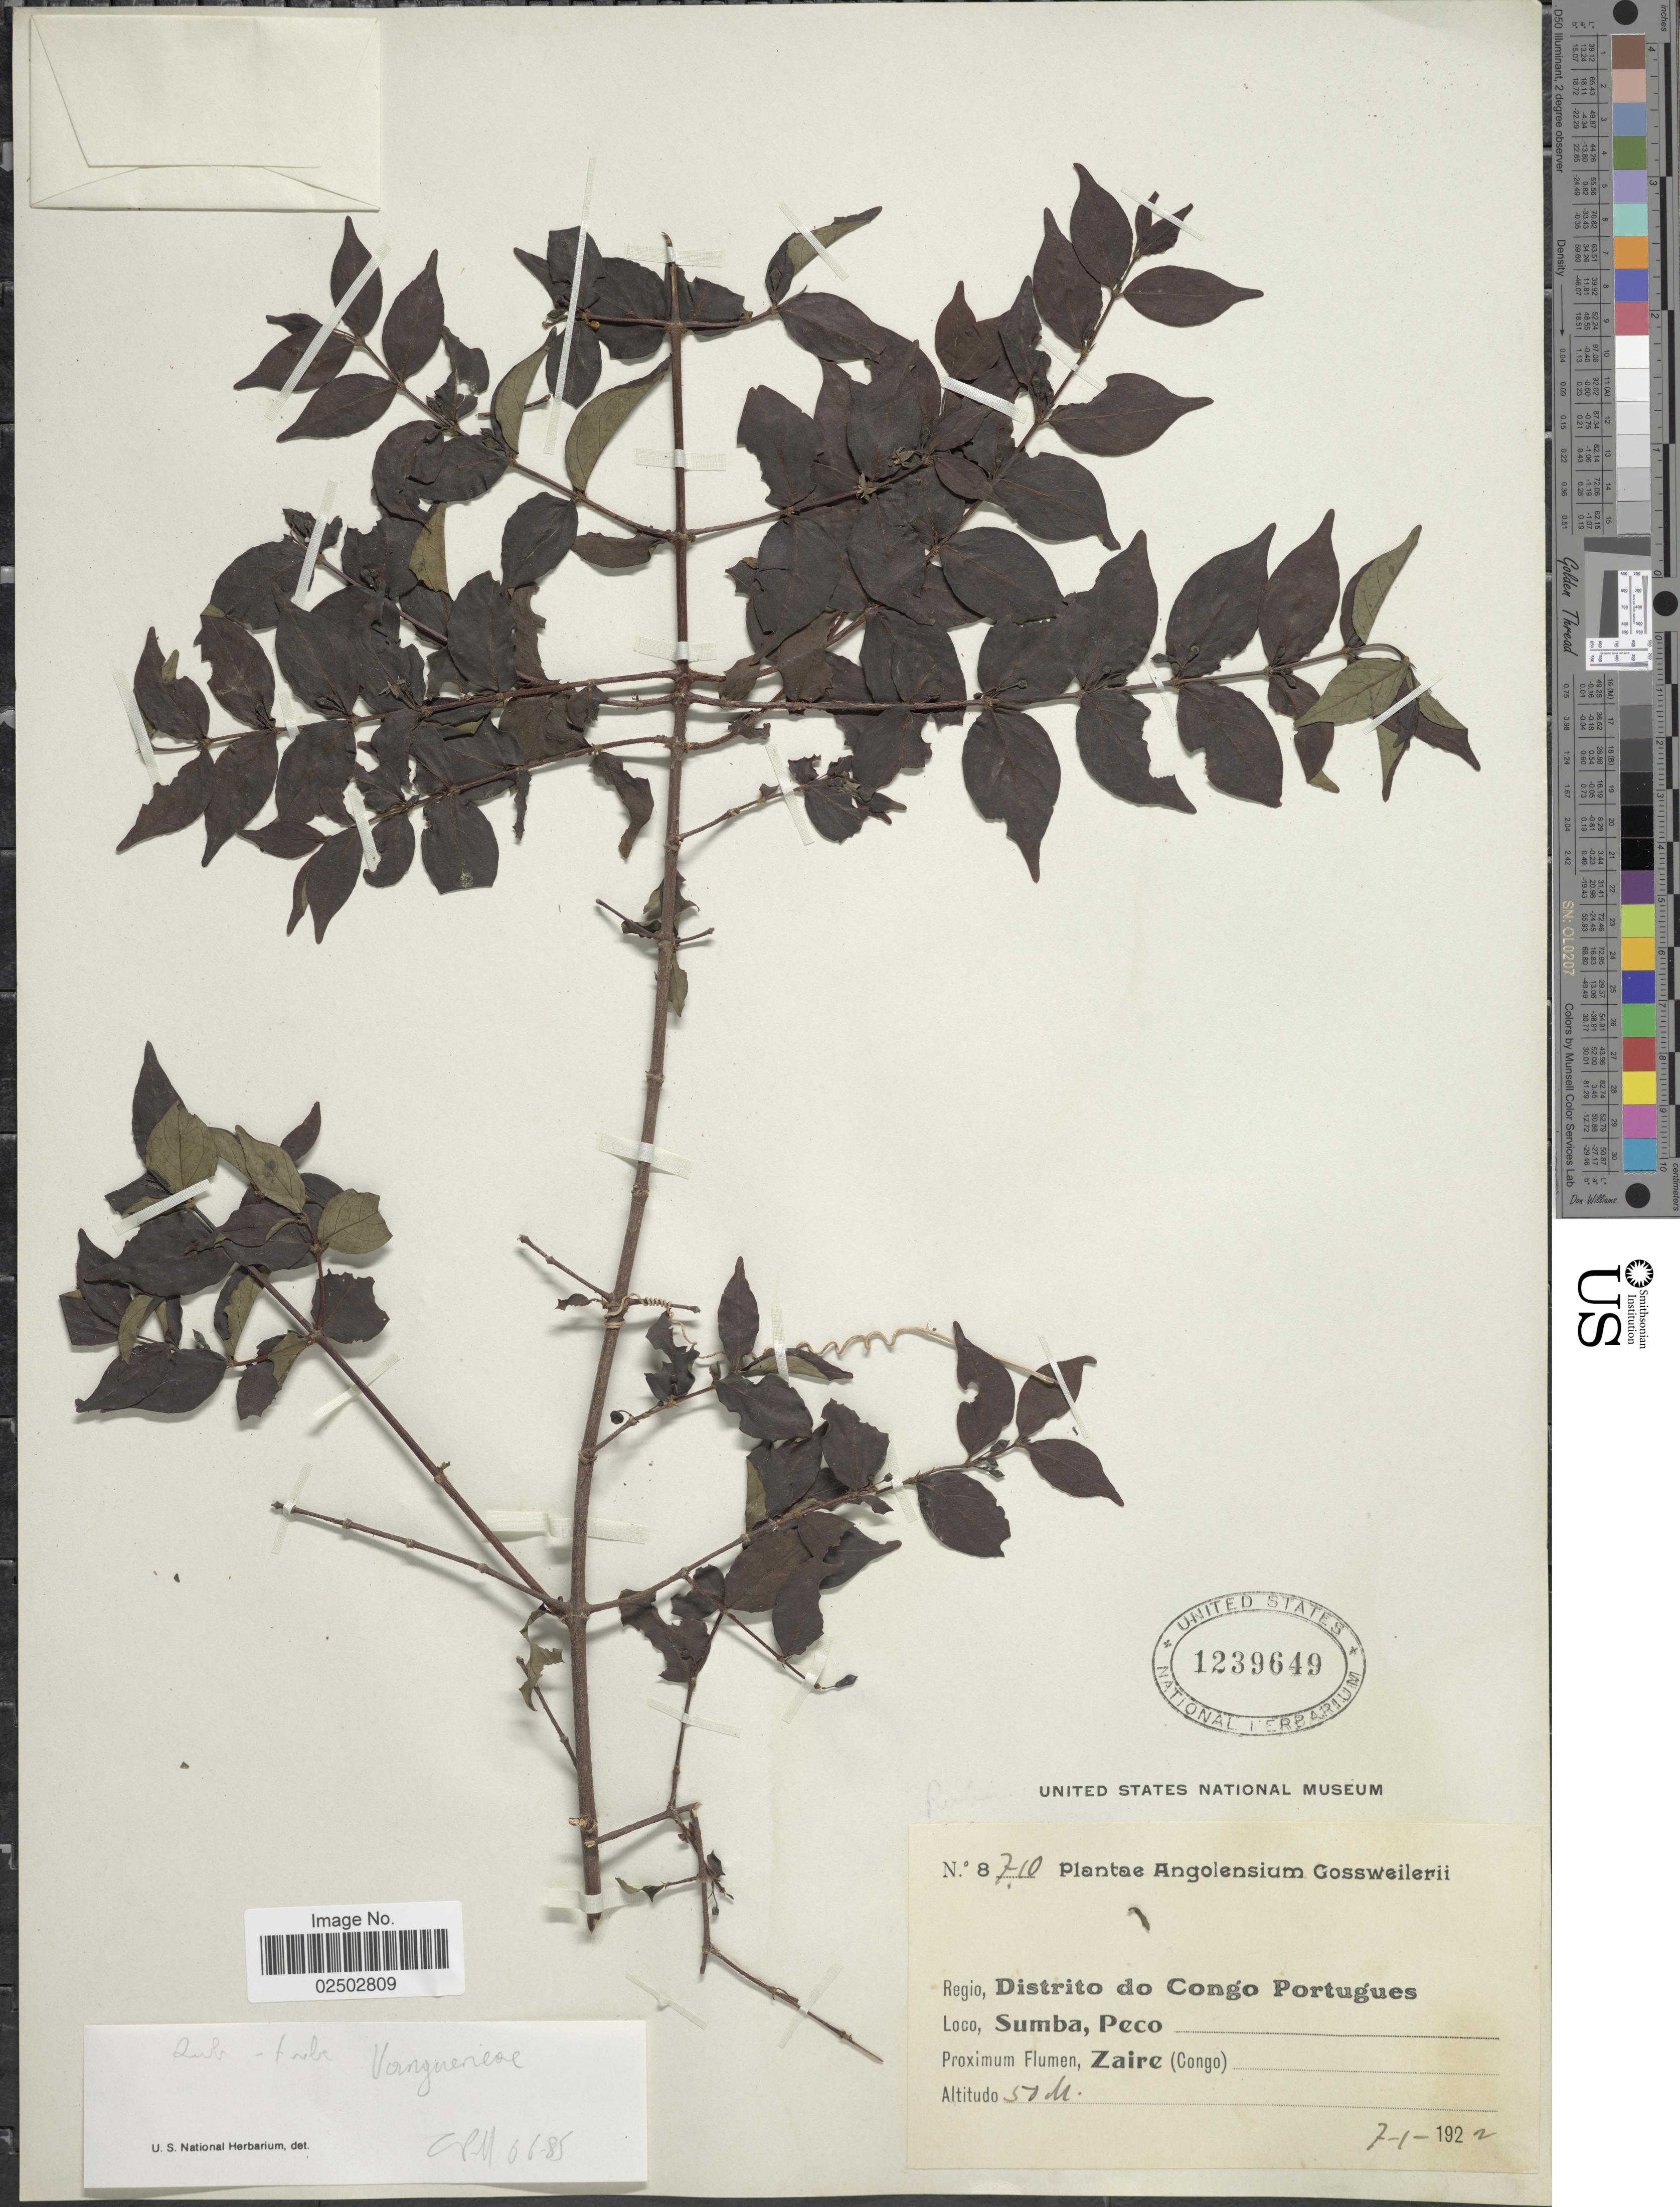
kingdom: Plantae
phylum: Tracheophyta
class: Magnoliopsida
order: Gentianales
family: Rubiaceae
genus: Vangueria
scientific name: Vangueria sp.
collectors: -. Gossweiler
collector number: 8710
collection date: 1922-01-07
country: Angola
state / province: Zaire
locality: Regio, Distrito do Congo Portugues, Sumba, Peco, Zaire (Congo)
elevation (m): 50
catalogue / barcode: US 1239649